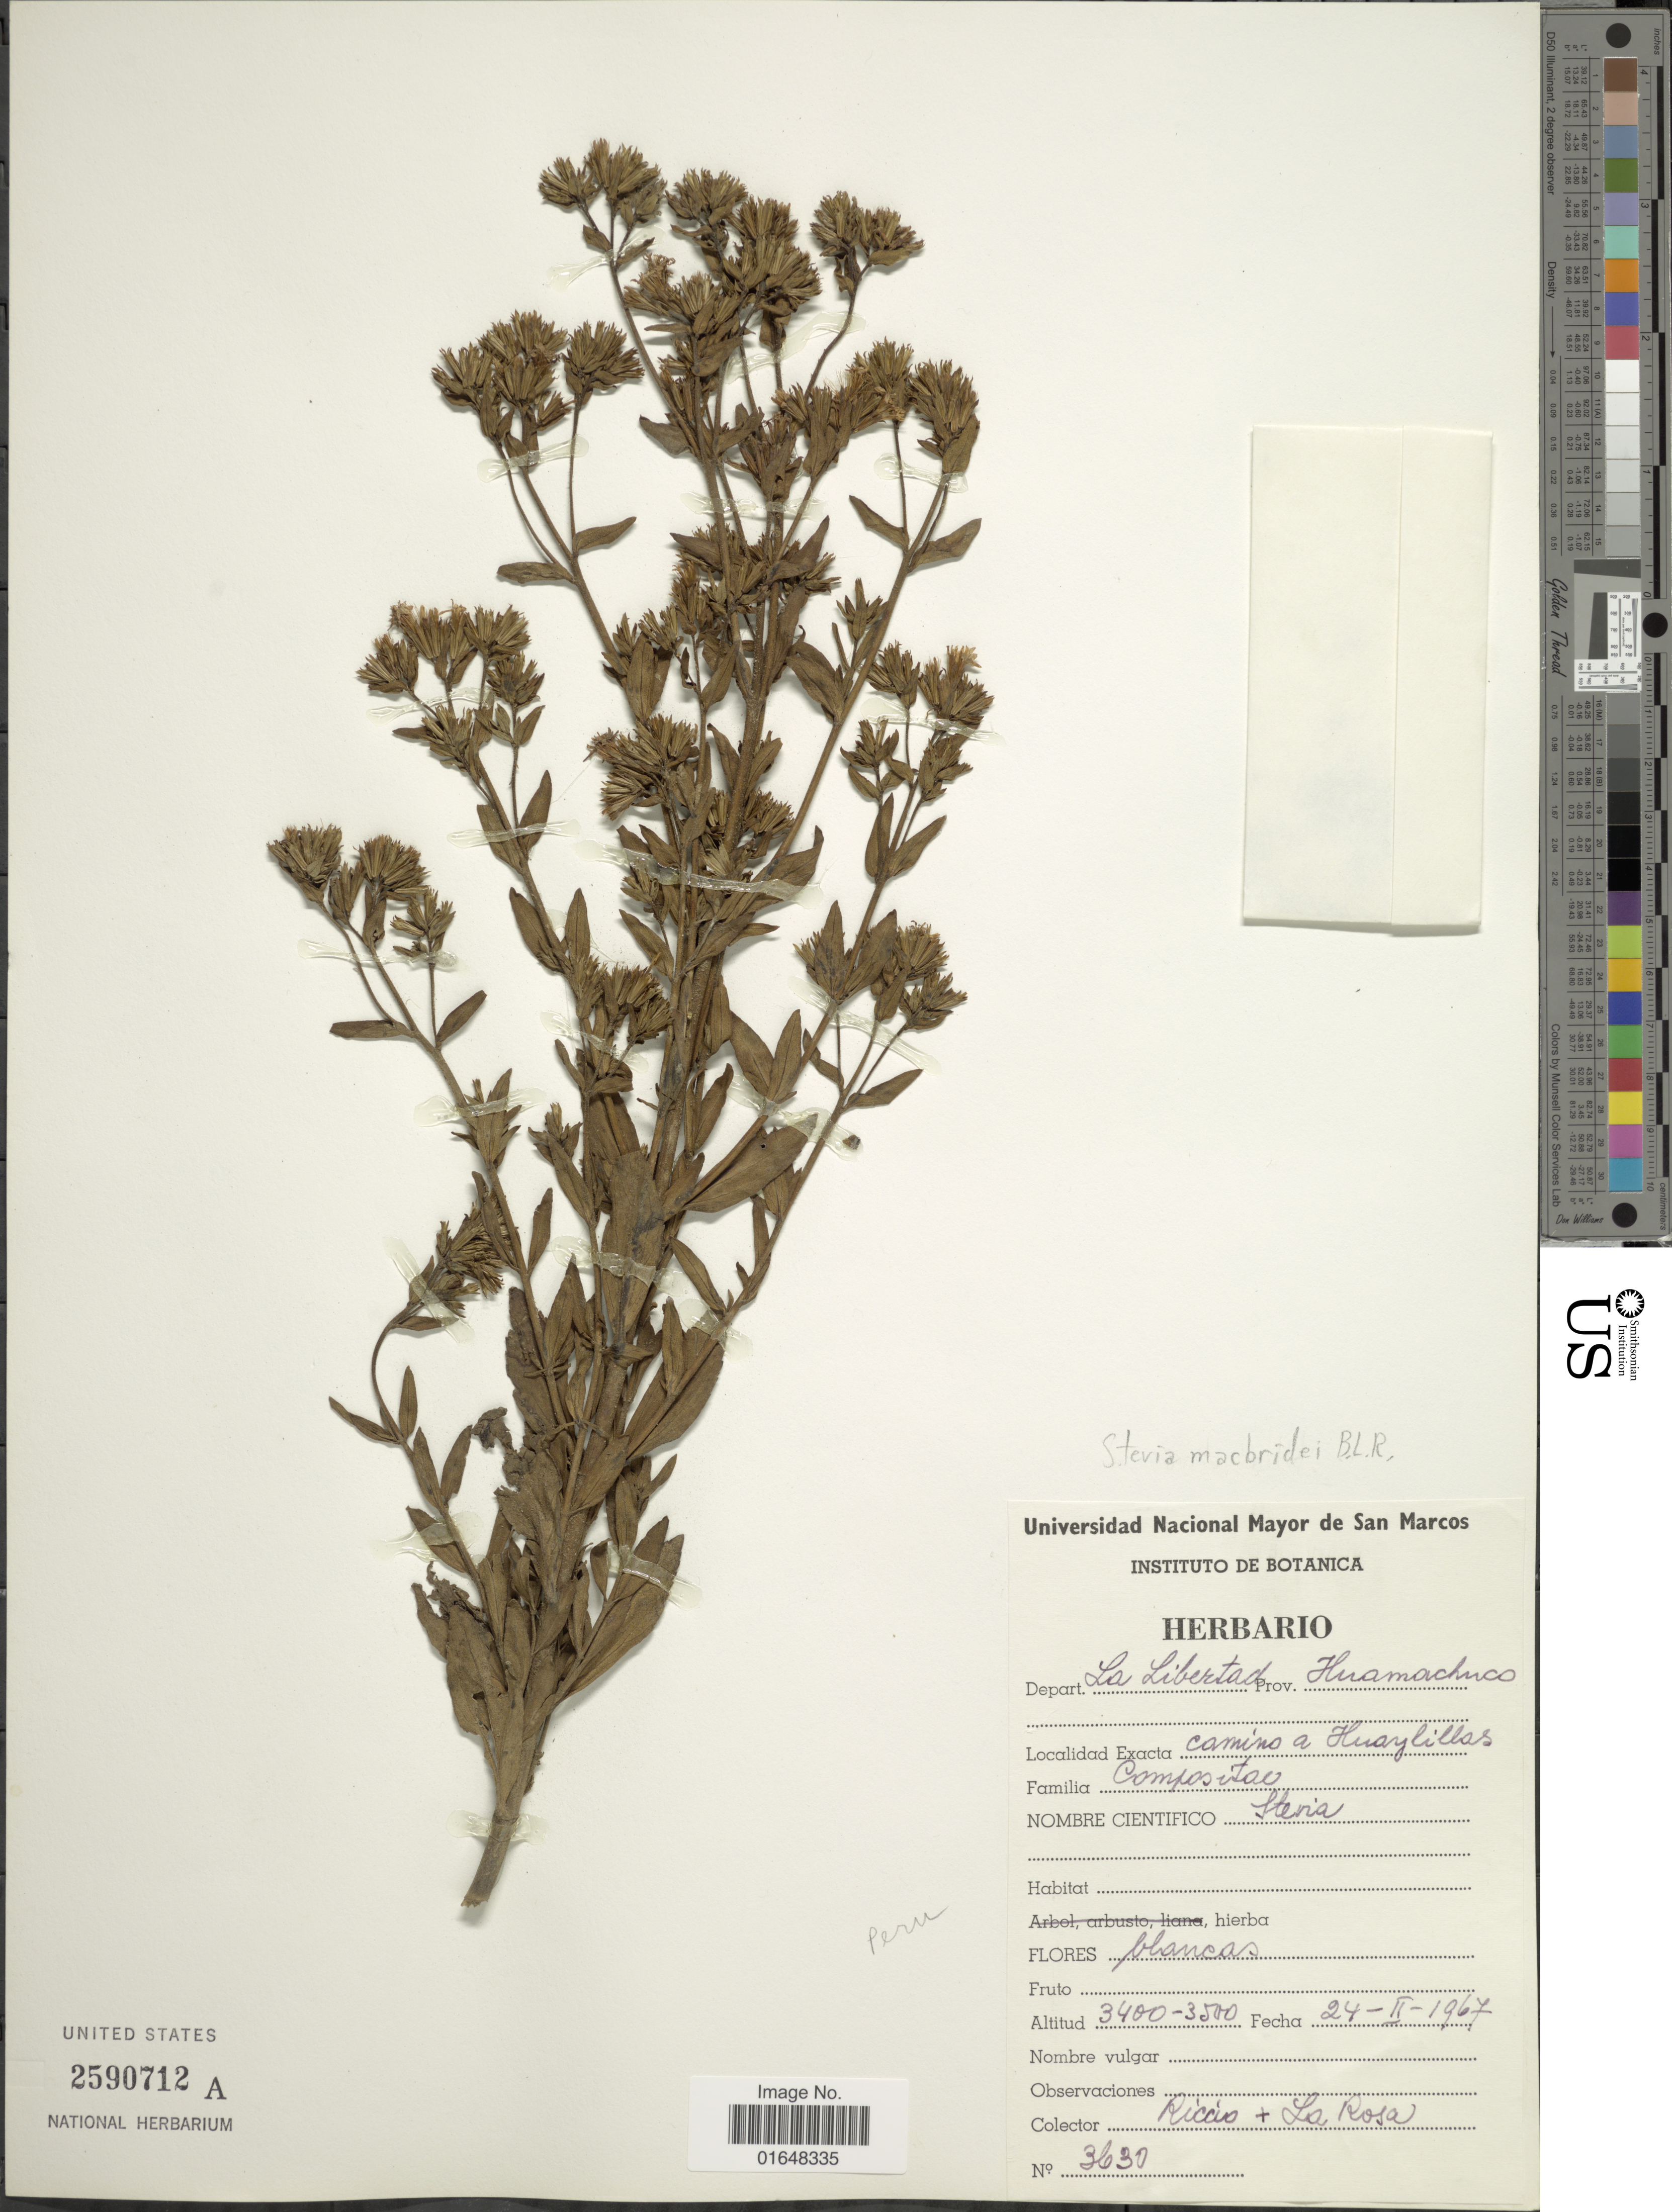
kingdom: Plantae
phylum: Tracheophyta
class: Magnoliopsida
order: Asterales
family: Asteraceae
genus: Stevia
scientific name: Stevia macbridei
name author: B.L. Rob.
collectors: F. Riccio & -. La Rosa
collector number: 3630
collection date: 1967-02-24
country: Peru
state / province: La Libertad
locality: Depart. La Libertad. Prov. Huamachuco. Camino a Huaylillas.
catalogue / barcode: US 2590712A